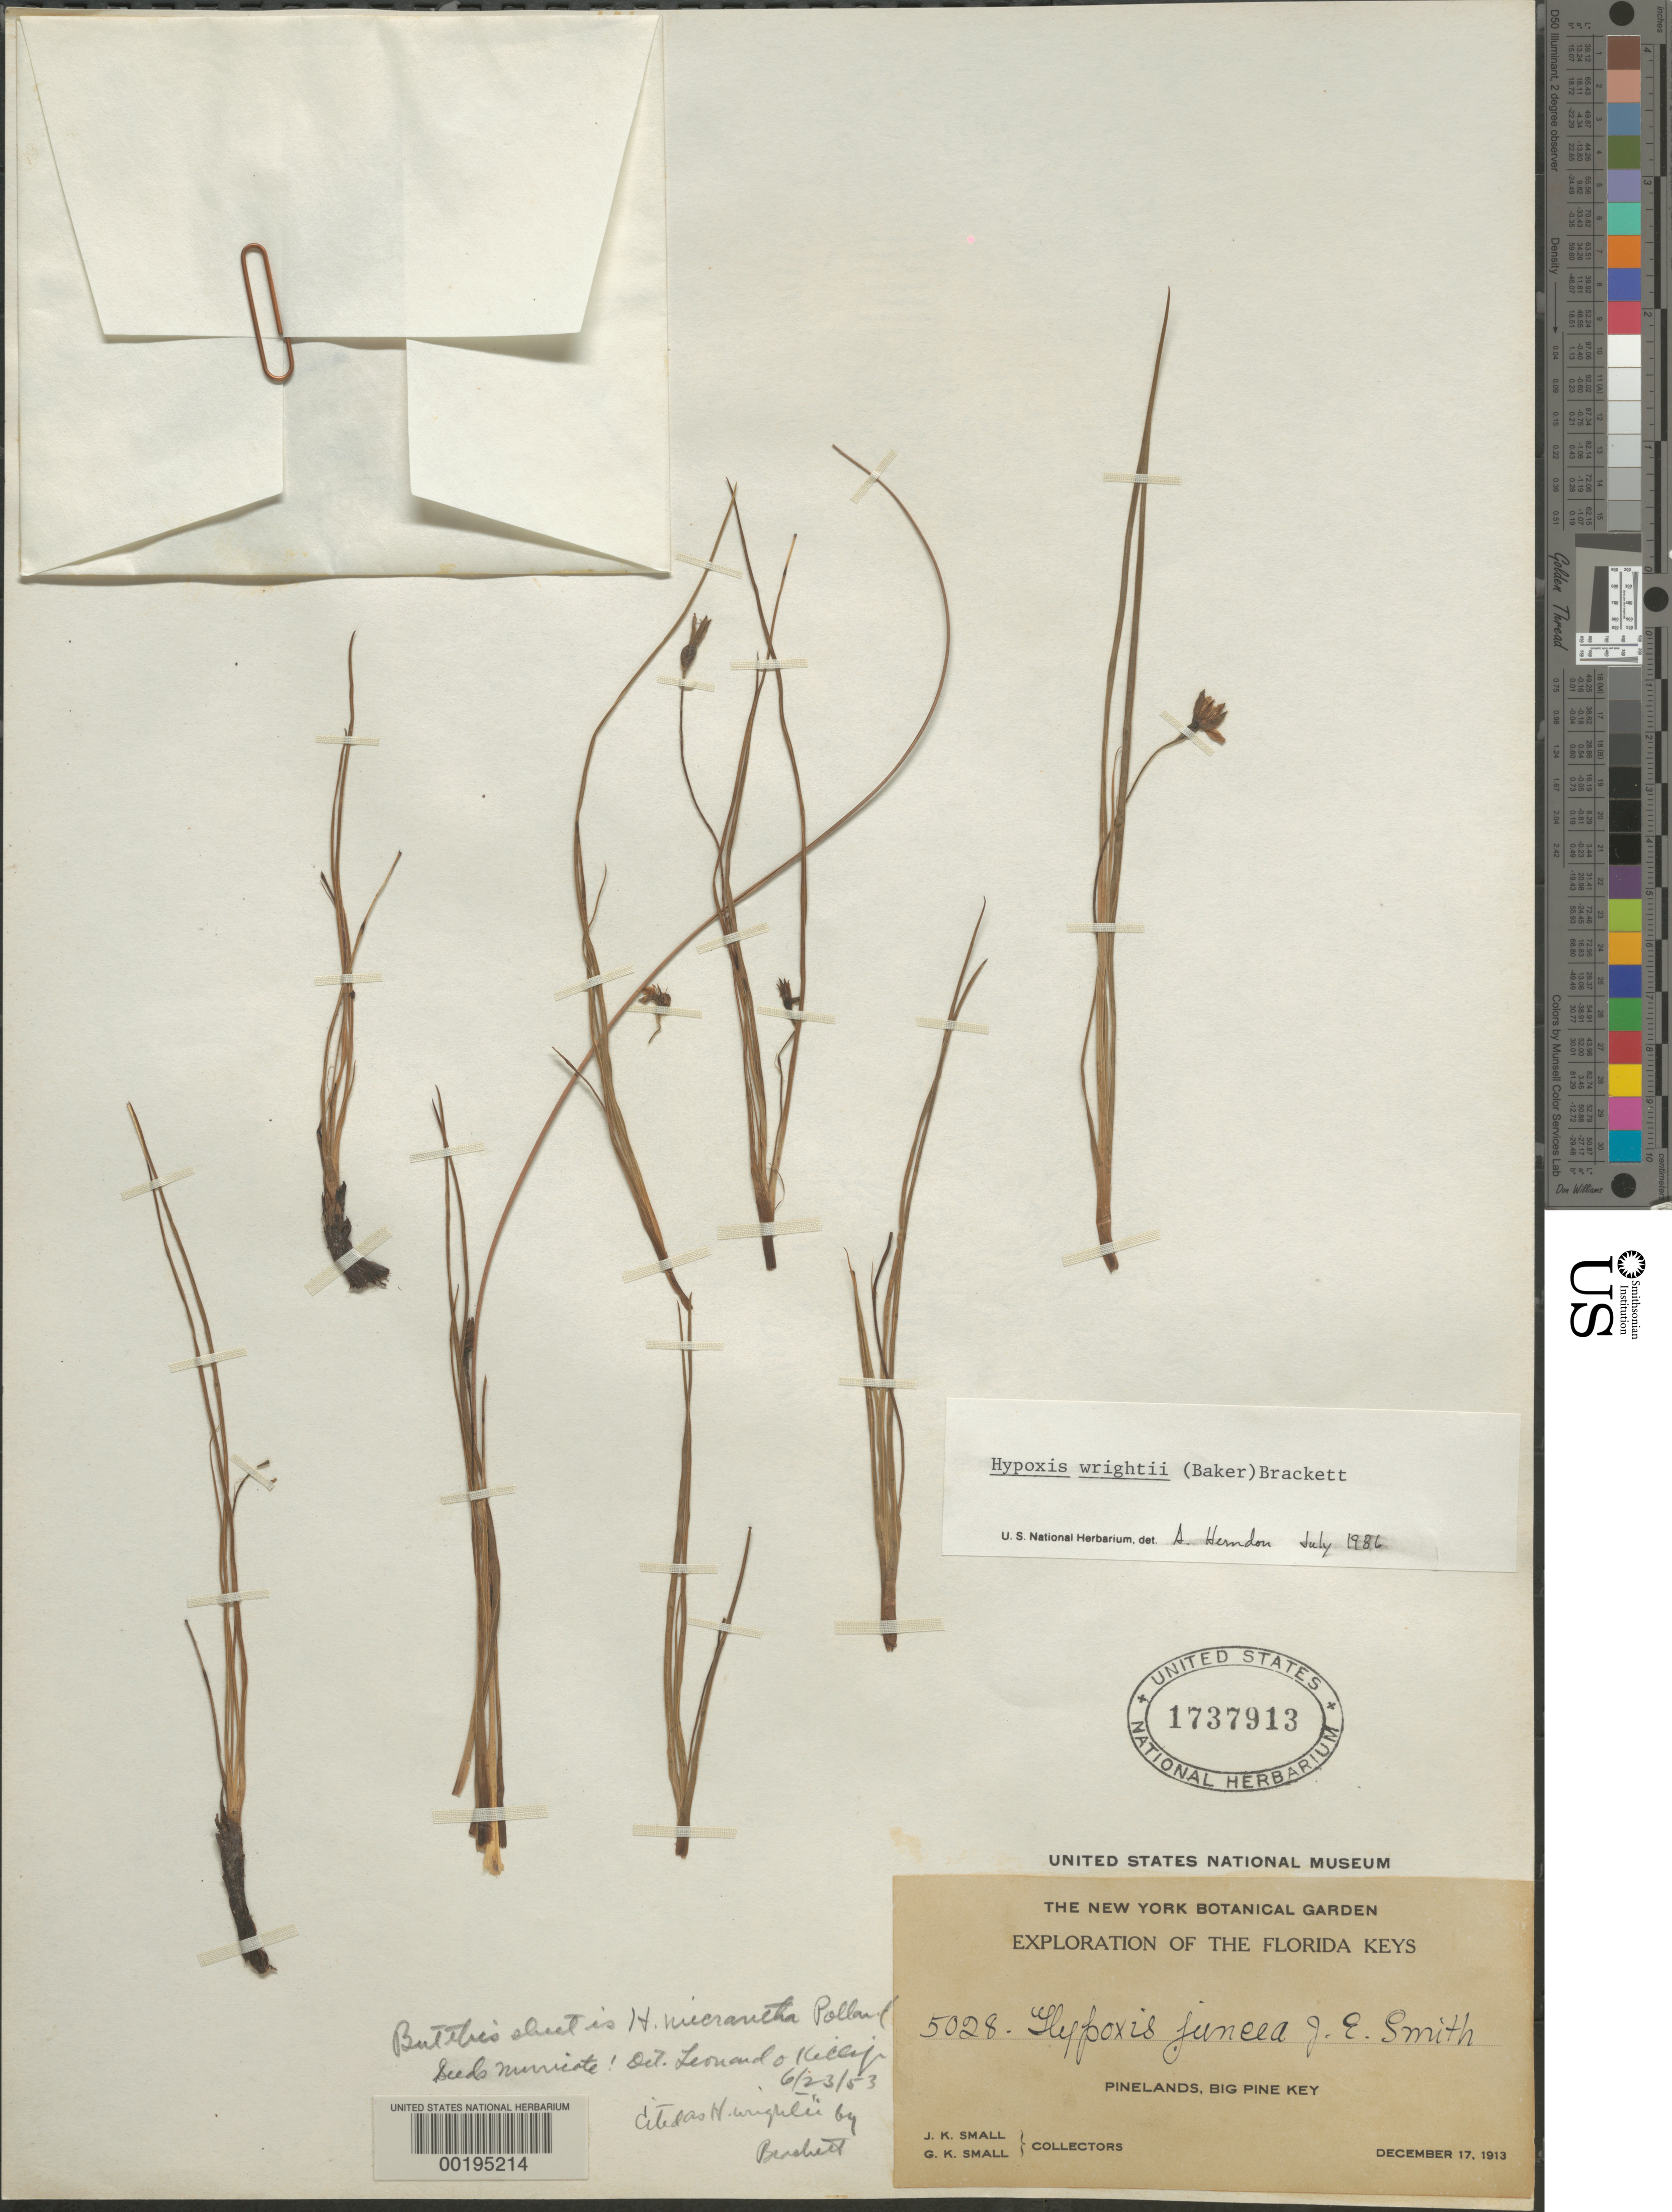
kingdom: Plantae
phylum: Tracheophyta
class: Liliopsida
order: Asparagales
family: Hypoxidaceae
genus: Hypoxis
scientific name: Hypoxis wrightii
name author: (Baker) Brackett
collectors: J. K. Small & G. K. Small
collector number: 5028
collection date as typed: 17 Dec 1913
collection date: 1913-12-17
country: United States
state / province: Florida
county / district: Monroe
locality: Big pine key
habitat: Pinelands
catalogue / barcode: US 1737913